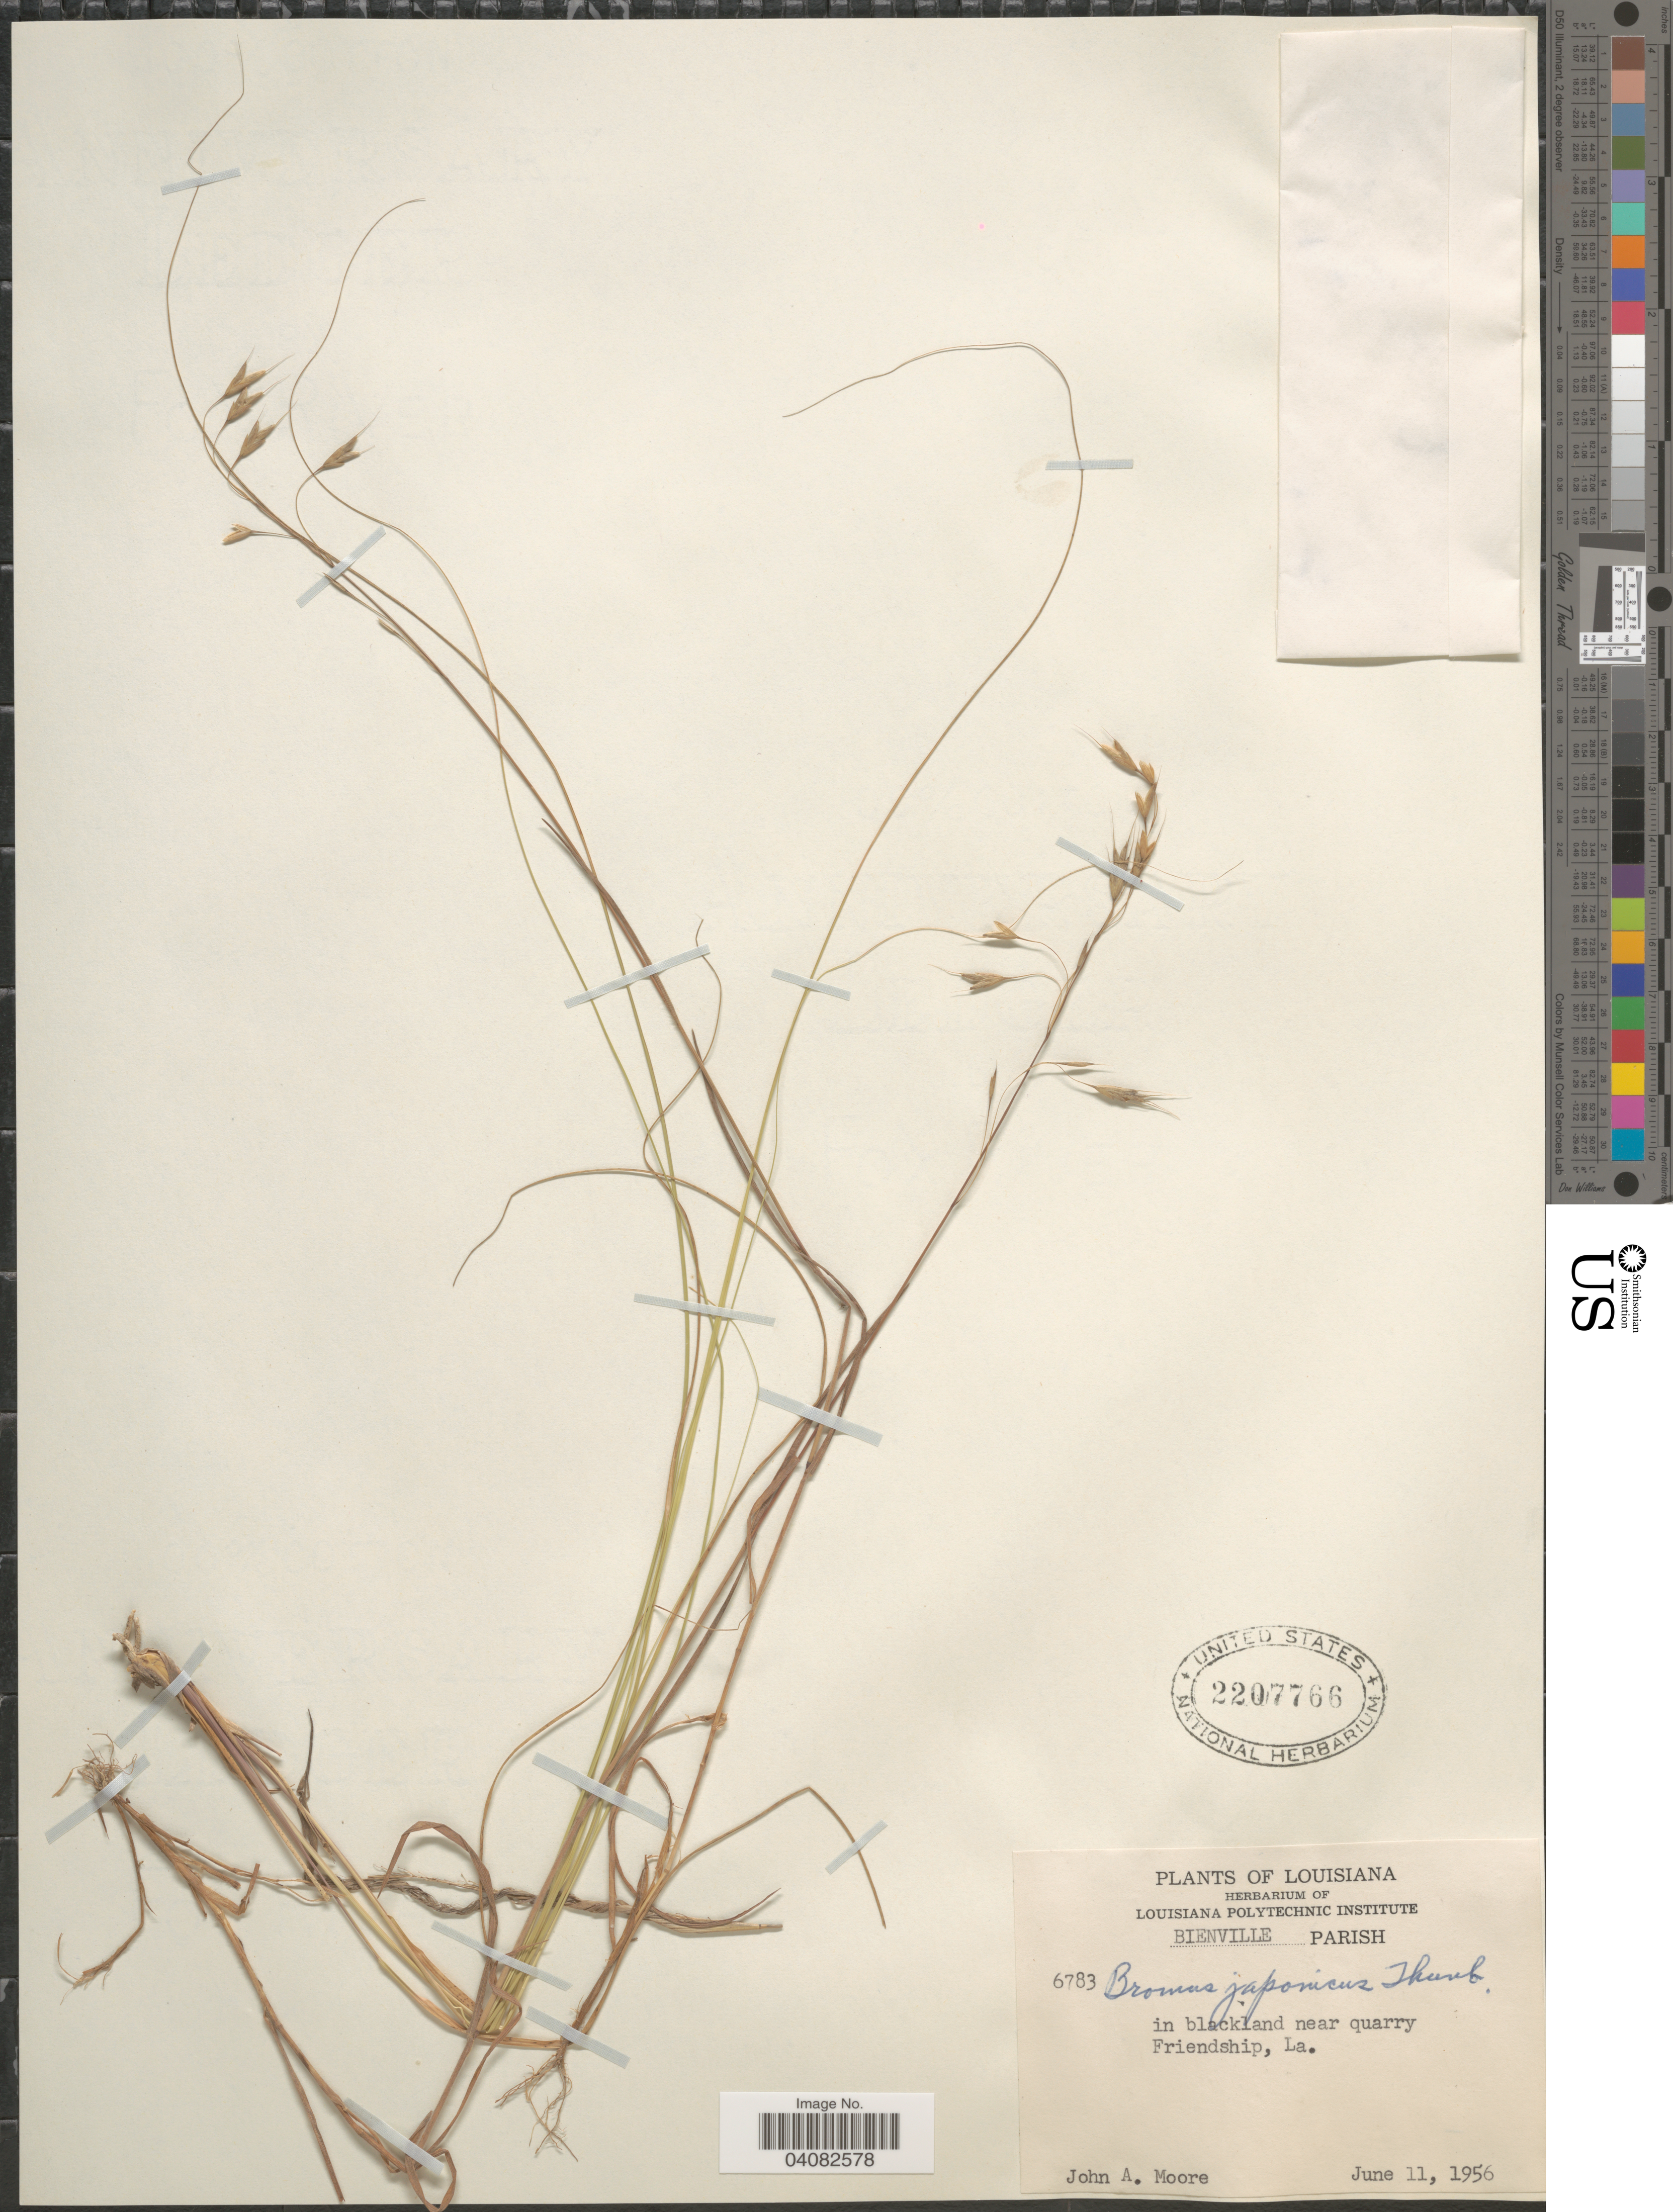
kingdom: Plantae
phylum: Tracheophyta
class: Liliopsida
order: Poales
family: Poaceae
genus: Bromus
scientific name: Bromus japonicus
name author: Houtt.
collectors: J. A. Moore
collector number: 6783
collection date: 1956-06-11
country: United States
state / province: Louisiana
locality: Bienville Parish. In blackland near quarry Friendship.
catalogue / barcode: US 2207766